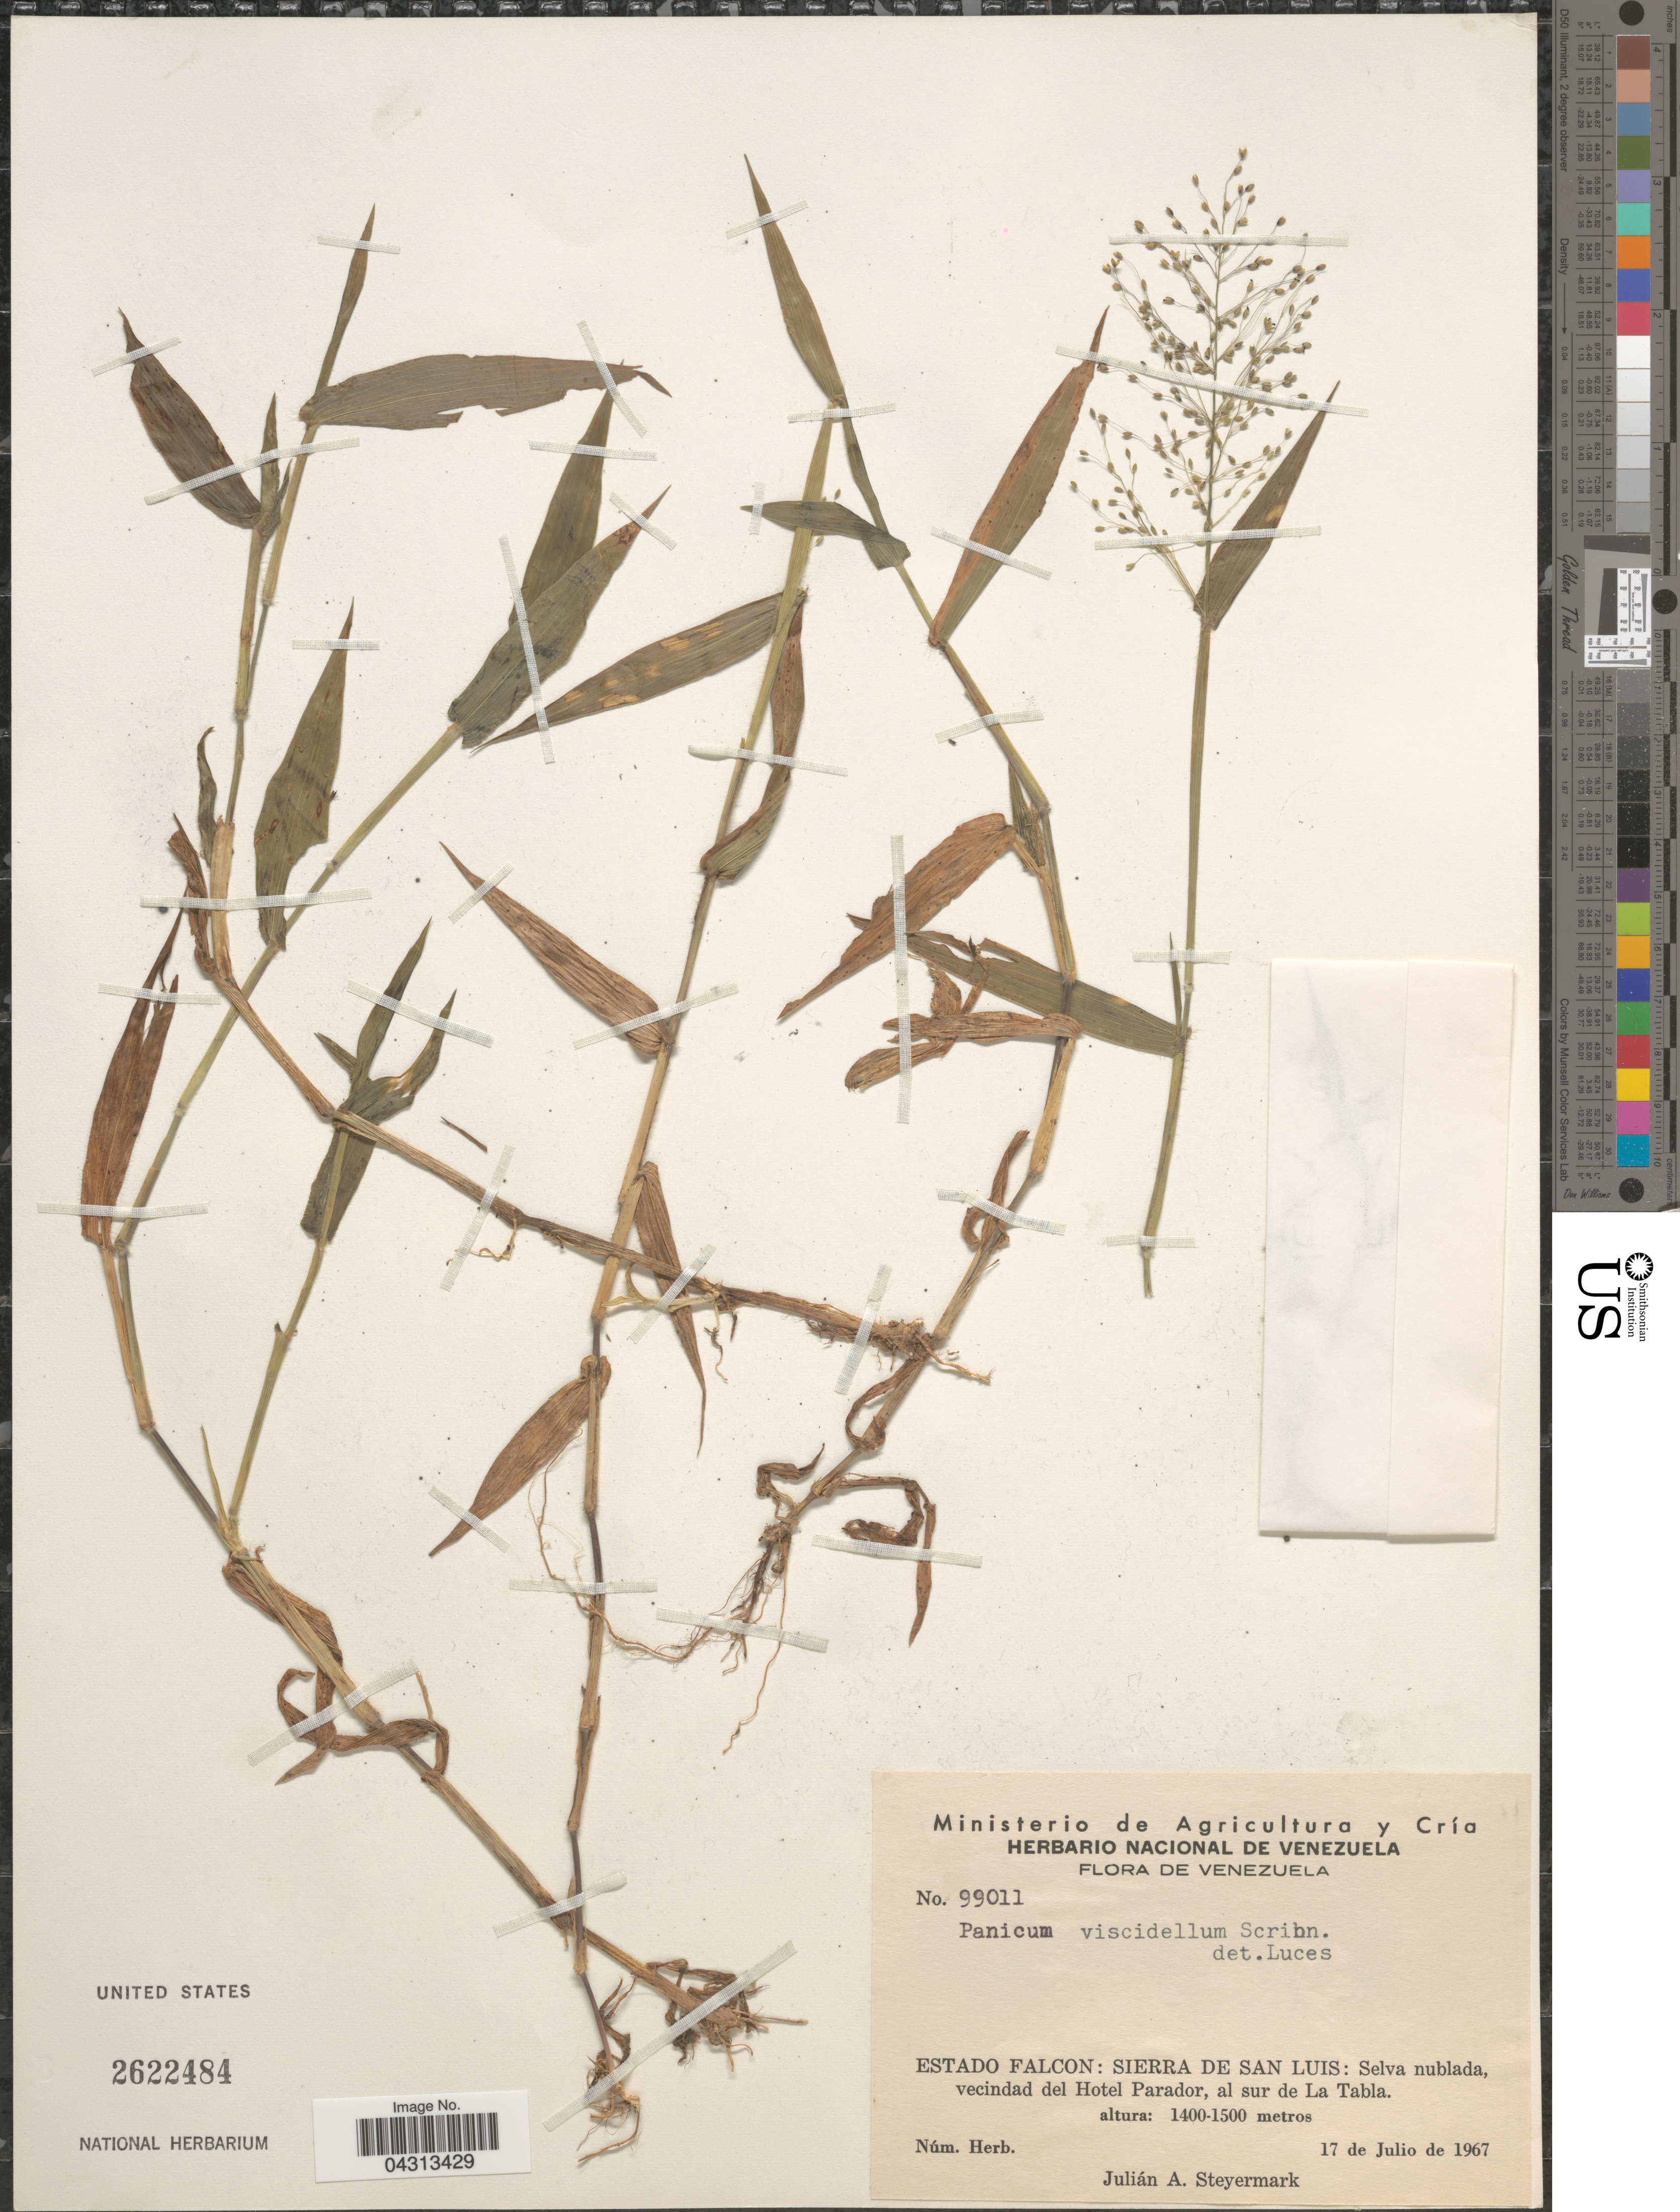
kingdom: Plantae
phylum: Tracheophyta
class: Liliopsida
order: Poales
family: Poaceae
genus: Dichanthelium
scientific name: Dichanthelium viscidellum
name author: (Scribn.) Gould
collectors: J. Steyermark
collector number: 99011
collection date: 1967-07-17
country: Venezuela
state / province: Falcon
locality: Sierra de San Luis: Selva nublada, vecindad del Hotel Parador, al sur de La Tabla.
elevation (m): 1400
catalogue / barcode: US 2622484